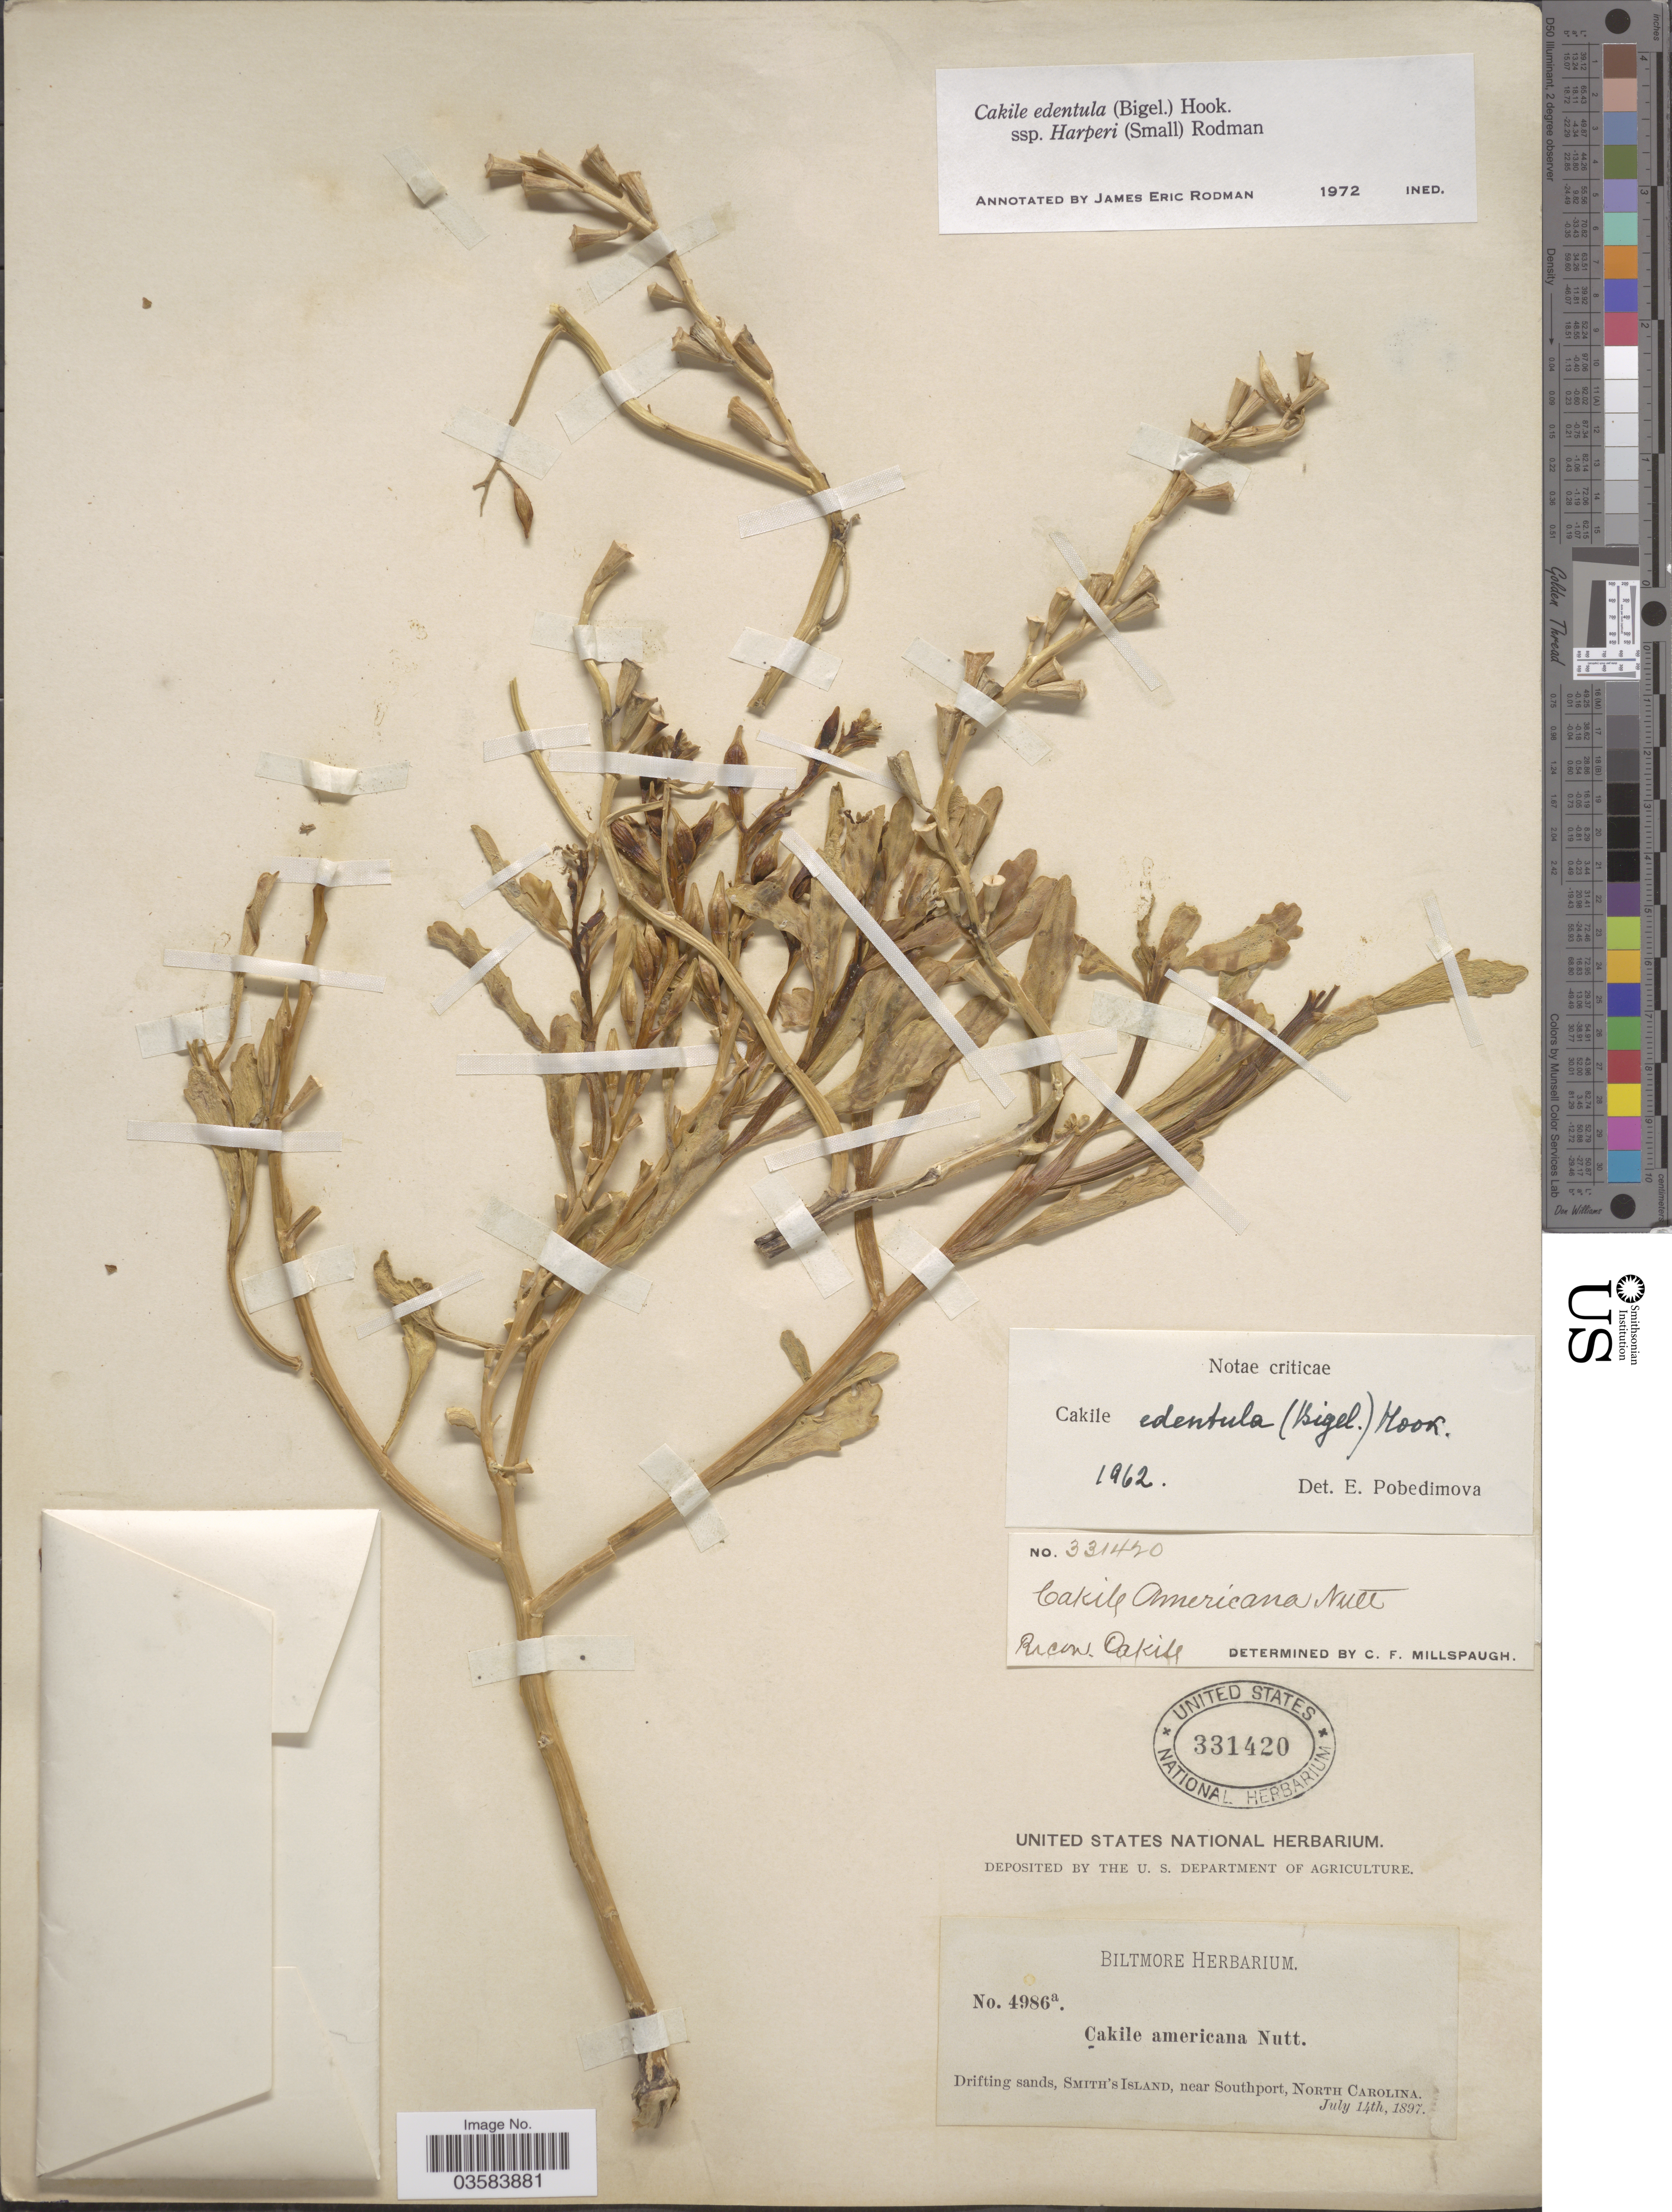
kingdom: Plantae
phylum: Tracheophyta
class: Magnoliopsida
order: Brassicales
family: Brassicaceae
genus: Cakile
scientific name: Cakile edentula subsp. harperi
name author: (Small) Rodman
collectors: ex herb. Biltmore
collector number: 4986a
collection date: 1897-07-14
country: United States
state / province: North Carolina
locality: Drifting sands, Smith's Island, Near Southport.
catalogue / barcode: US 331420